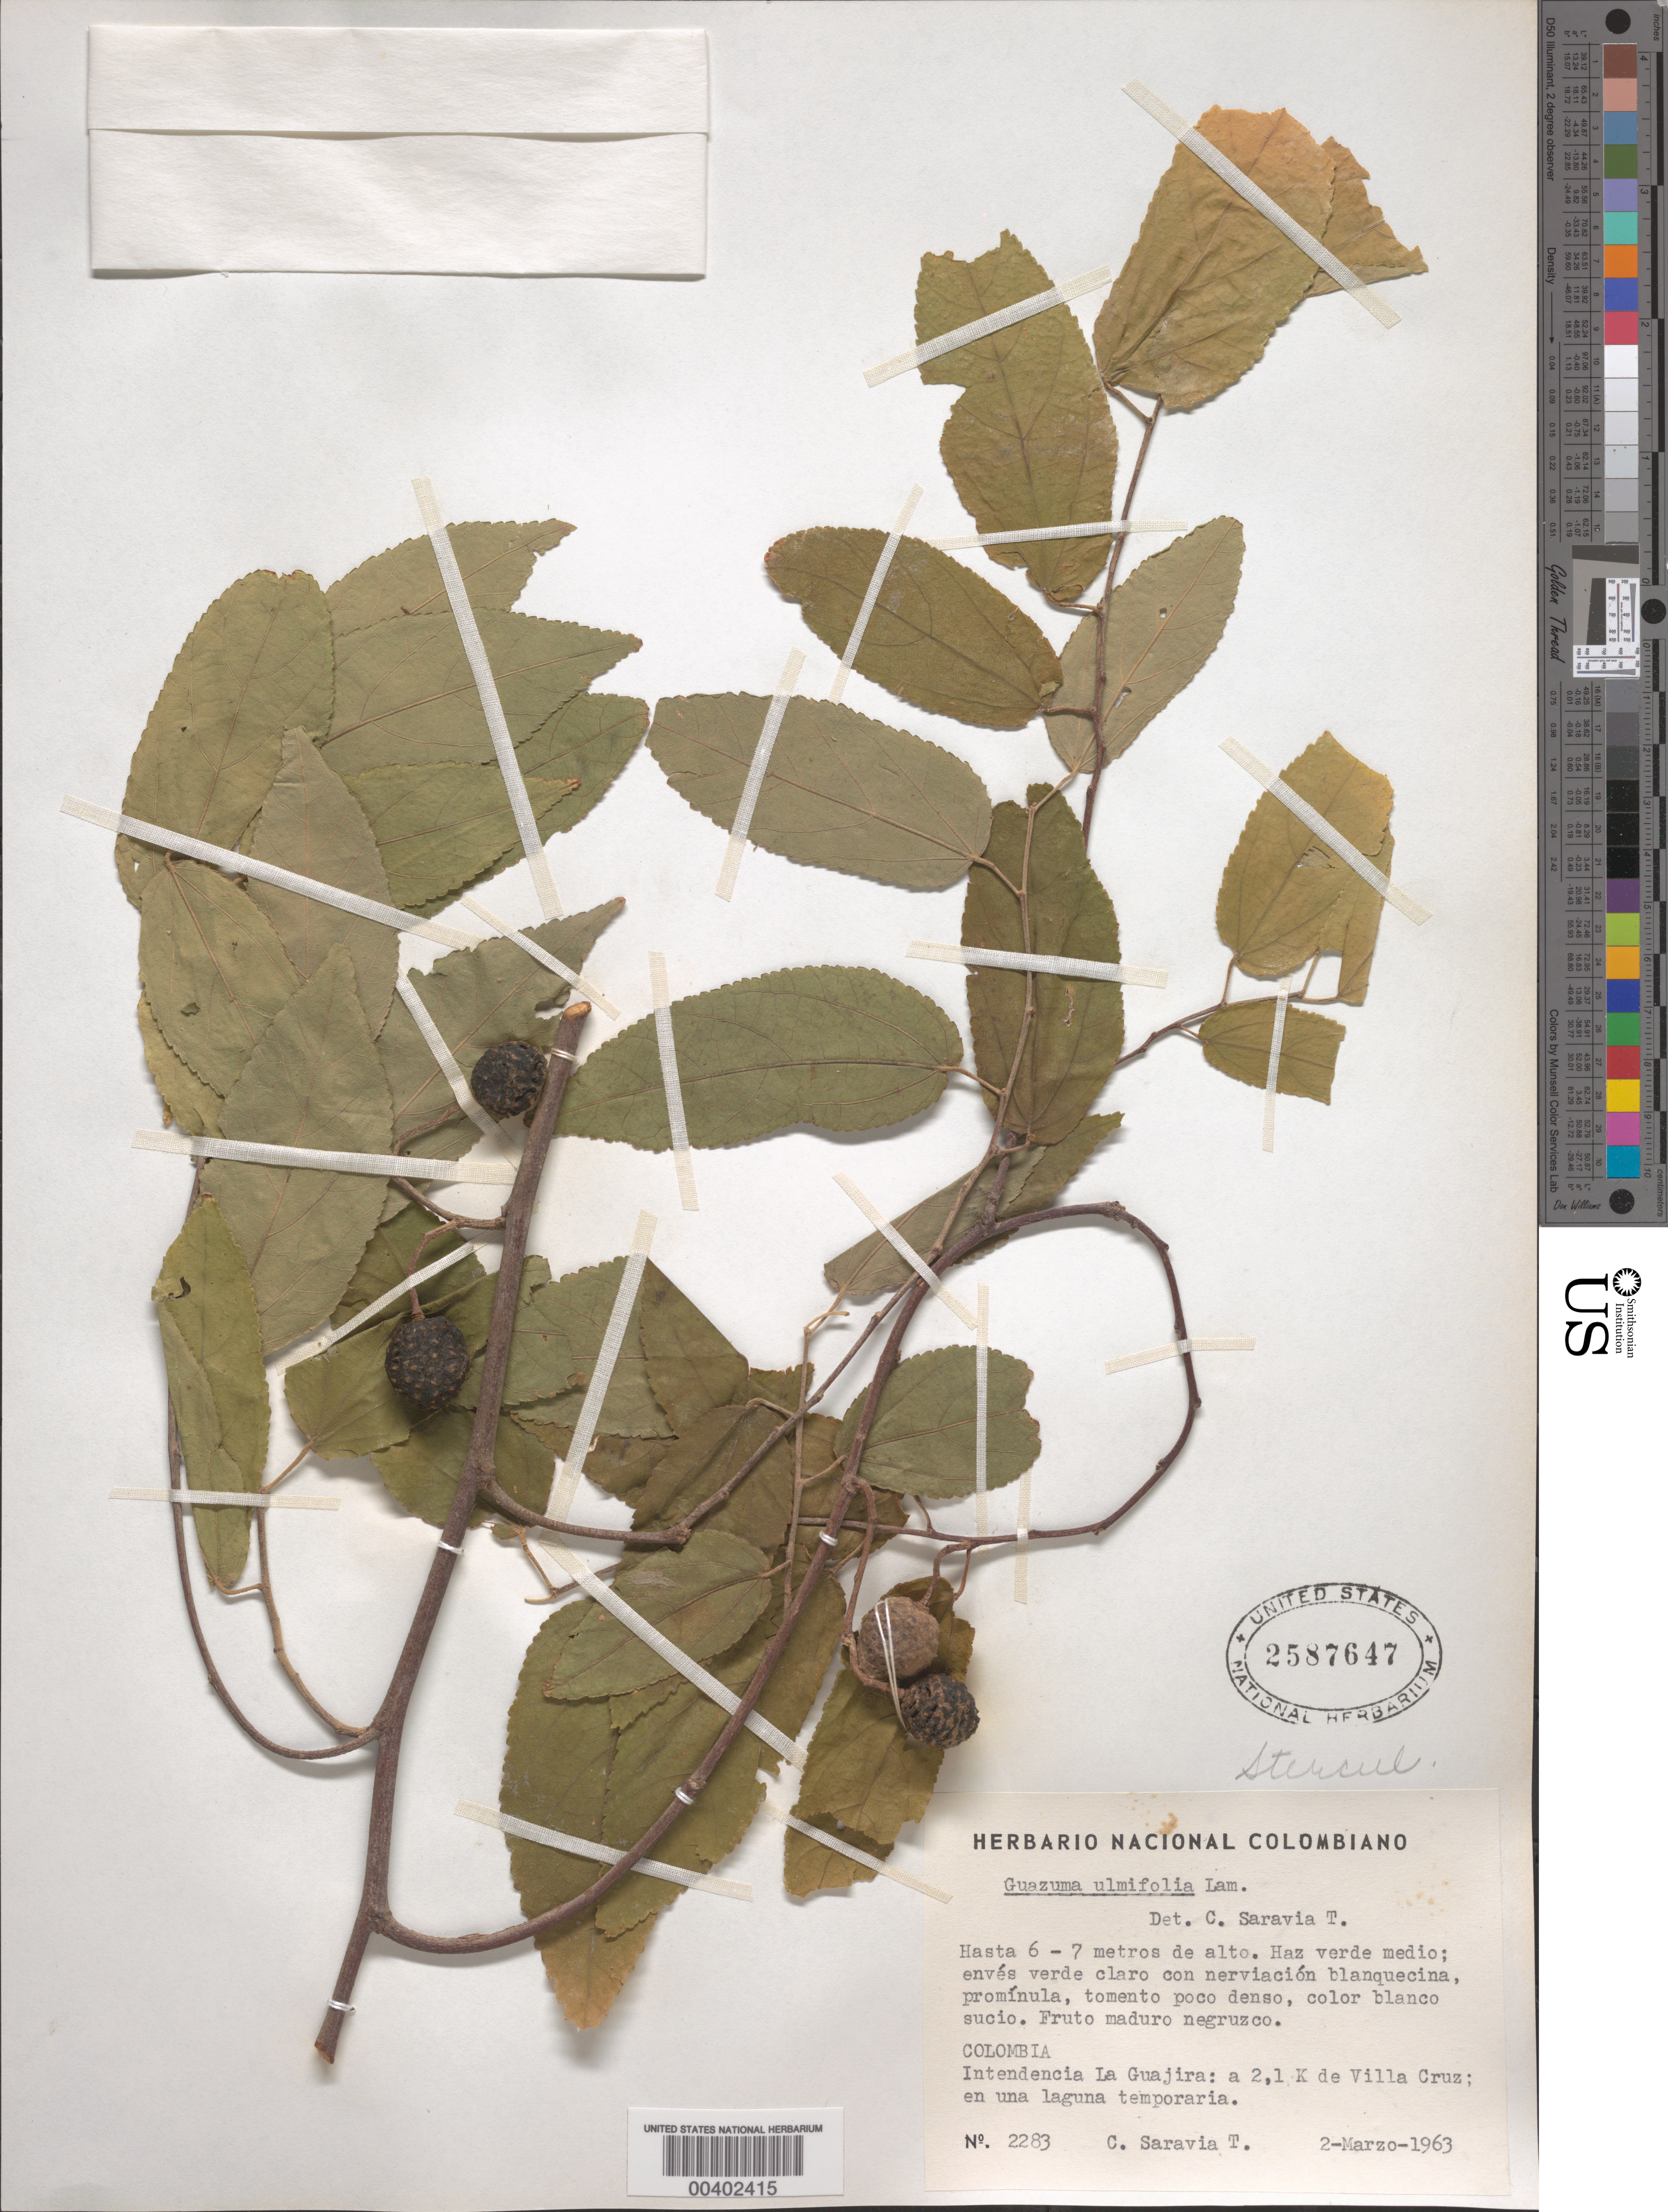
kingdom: Plantae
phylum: Tracheophyta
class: Magnoliopsida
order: Malvales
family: Malvaceae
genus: Guazuma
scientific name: Guazuma ulmifolia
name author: Lam.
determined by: Saravia-T., C.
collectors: C. Saravia T.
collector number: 2283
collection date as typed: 02 Mar 1963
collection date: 1963-03-02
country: Colombia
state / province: La Guajira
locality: a 2.1 km de VilLa Cruz; en una Laguna Temporaria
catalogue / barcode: US 2587647